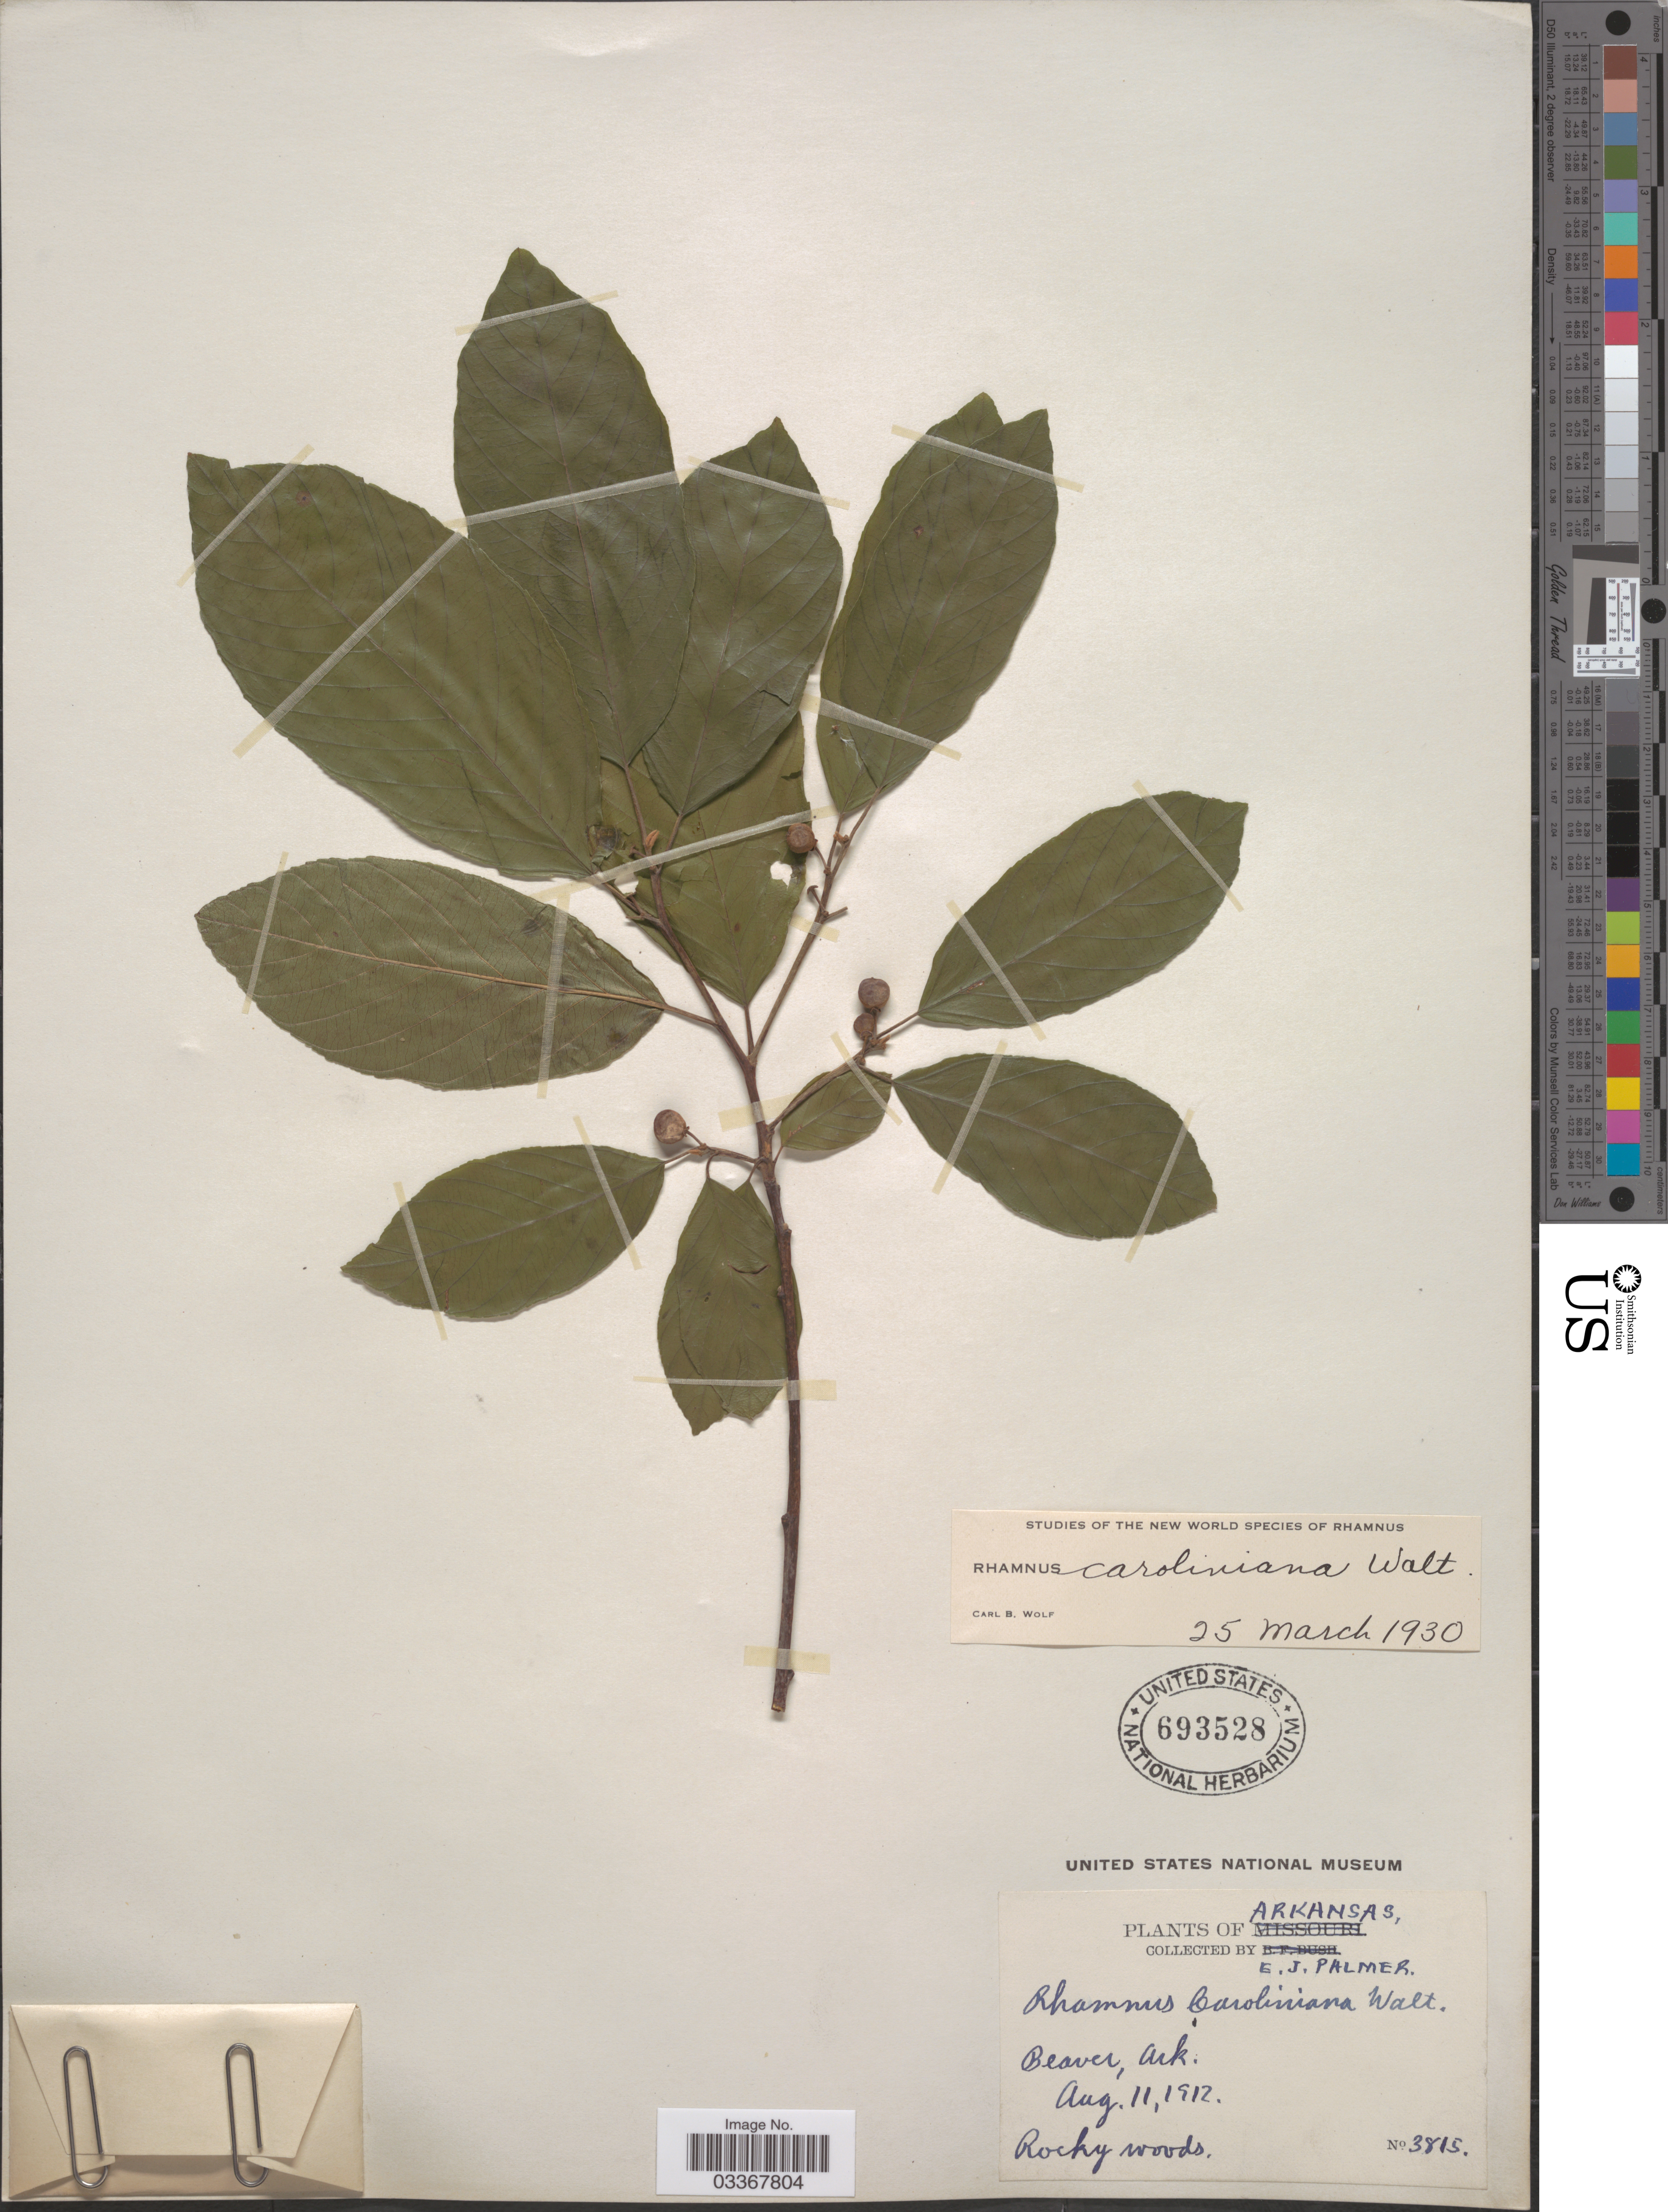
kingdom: Plantae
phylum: Tracheophyta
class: Magnoliopsida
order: Rosales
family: Rhamnaceae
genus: Frangula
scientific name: Frangula caroliniana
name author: (Walter) A. Gray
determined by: Strong, Mark T., (BOT), Smithsonian Institution - National Museum of Natural History (UNITED STATES)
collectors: E. J. Palmer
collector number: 3815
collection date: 1912-08-11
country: United States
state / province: Arkansas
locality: Beaver.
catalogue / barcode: US 693528